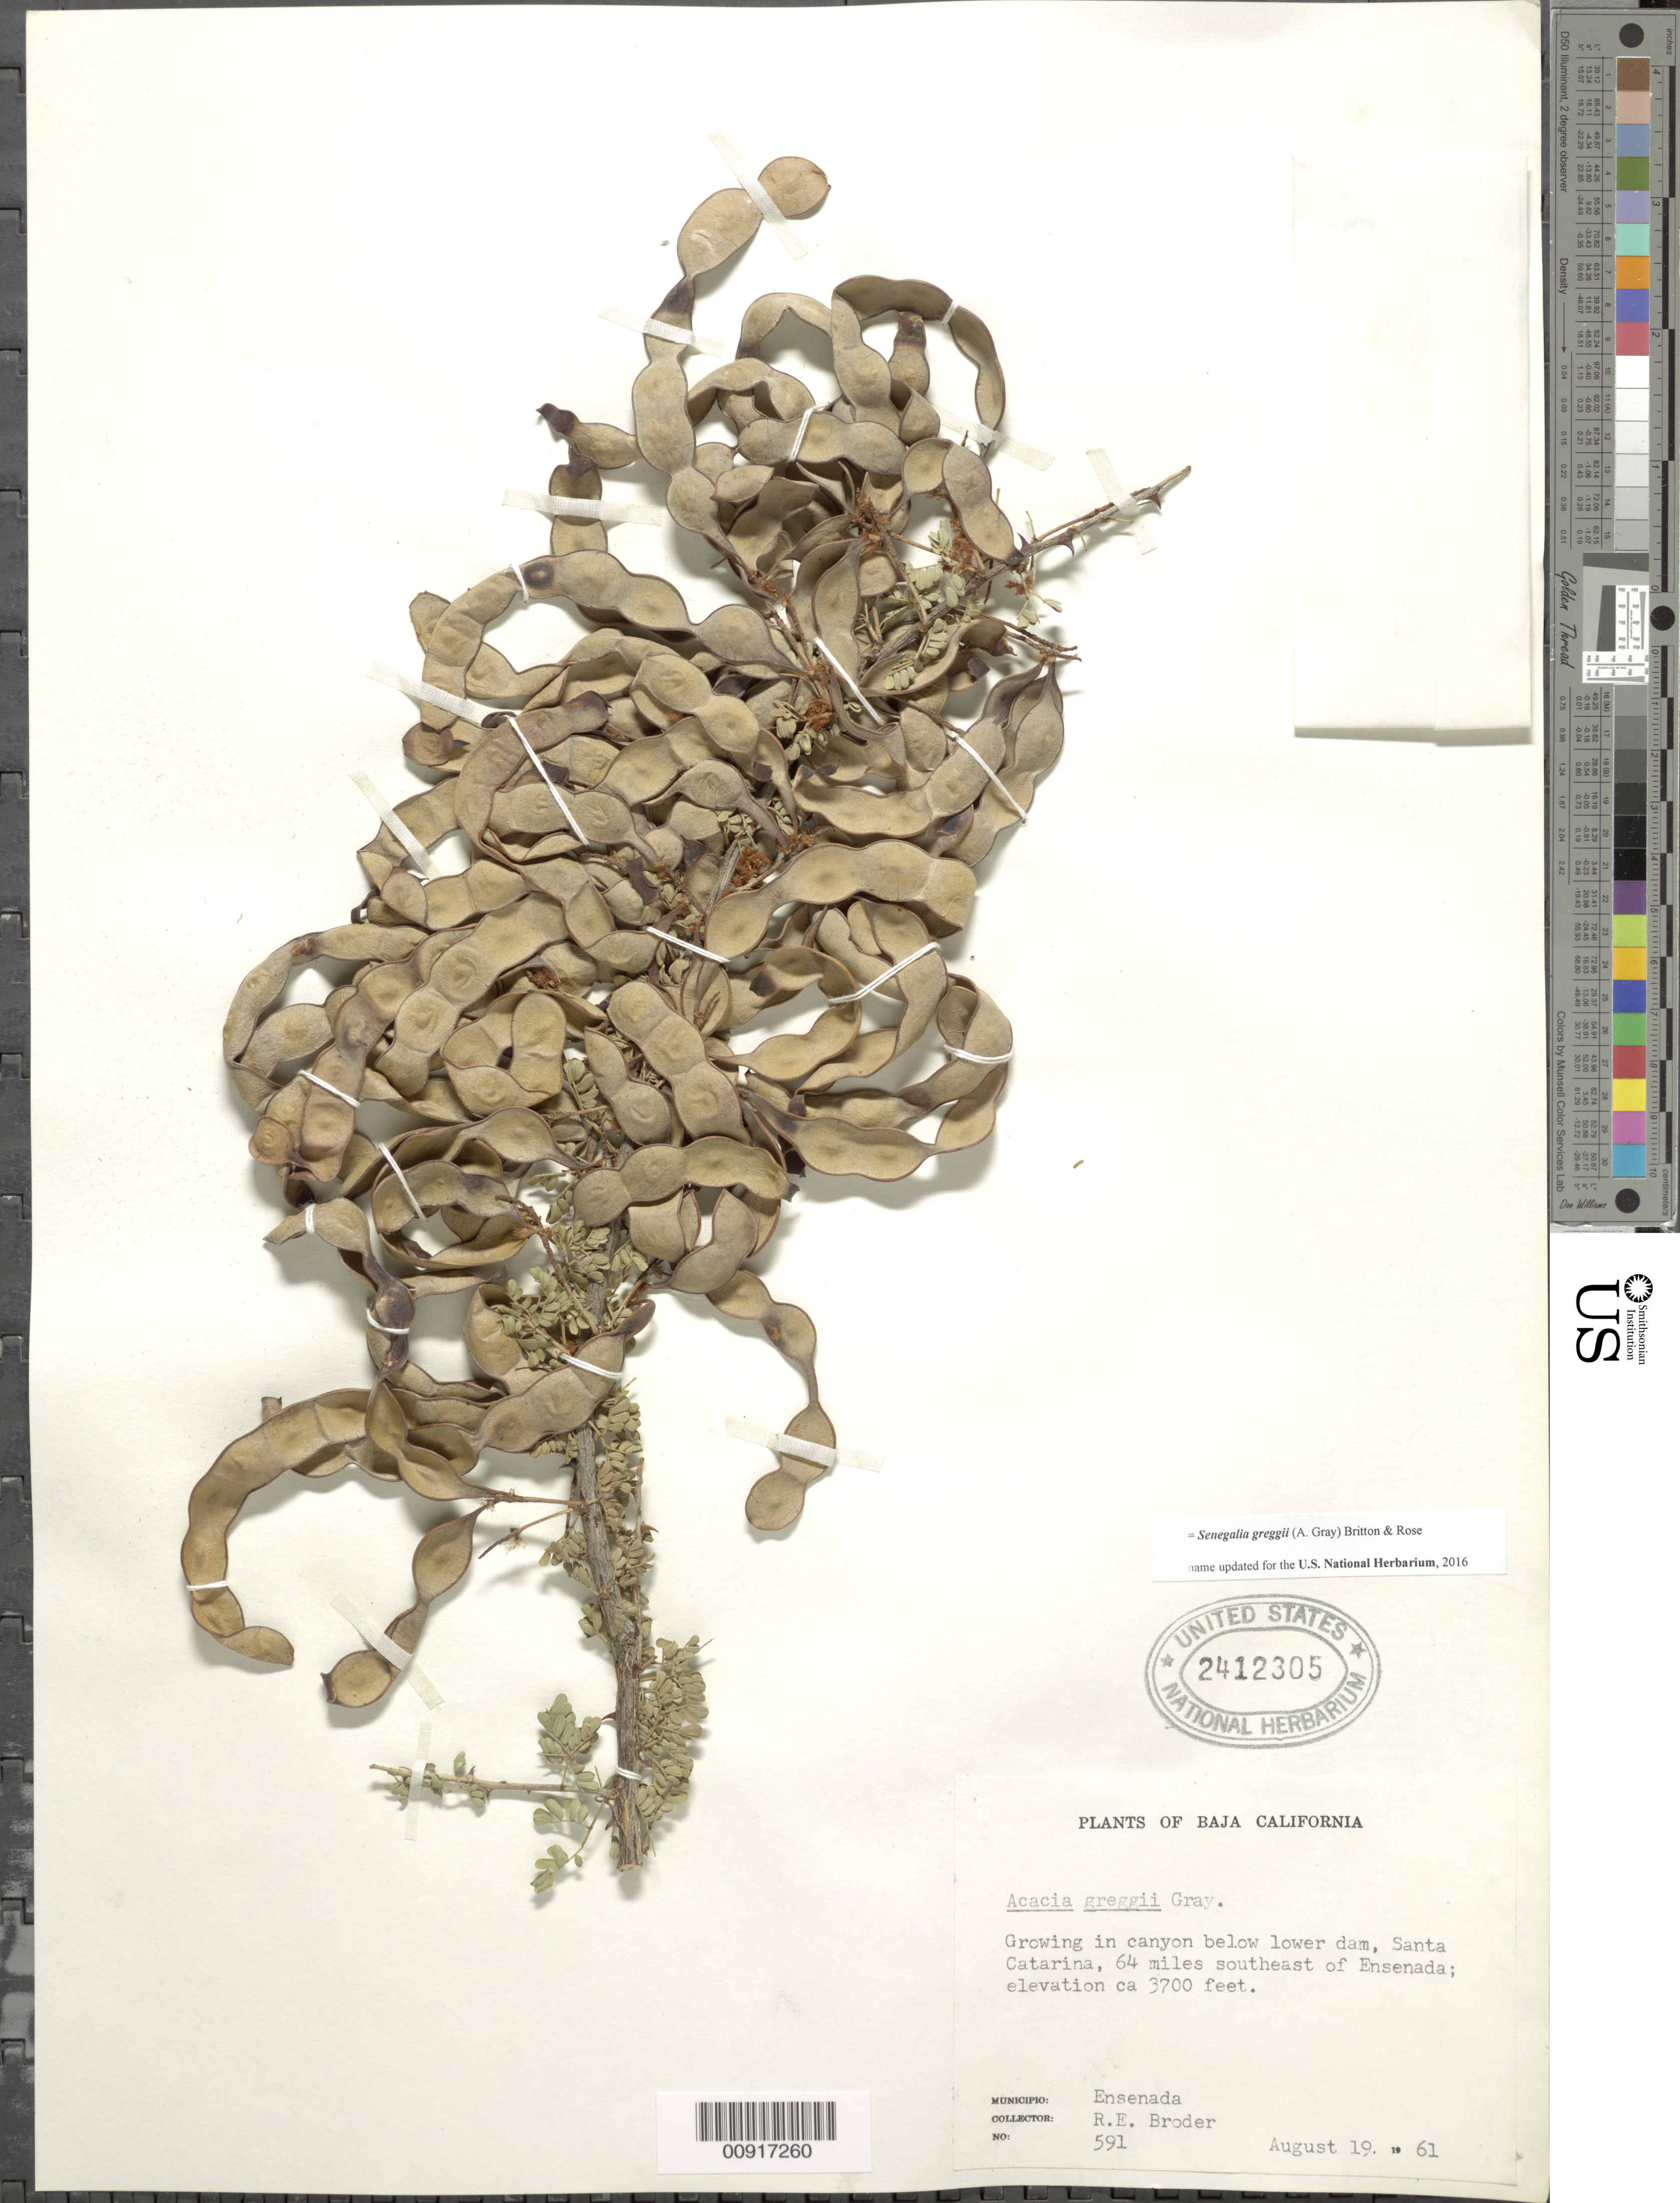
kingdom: Plantae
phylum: Tracheophyta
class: Magnoliopsida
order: Fabales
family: Fabaceae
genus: Senegalia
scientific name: Senegalia greggii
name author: (A. Gray) Britton & Rose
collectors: R. Broder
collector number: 591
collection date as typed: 19 Aug 1961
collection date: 1961-08-19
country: Mexico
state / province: Baja California Norte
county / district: Ensenada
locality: Santa Catarina, 64 miles southeast of Ensenada.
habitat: Growing in canyon below lower dam.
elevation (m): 1128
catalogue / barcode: US 2412305